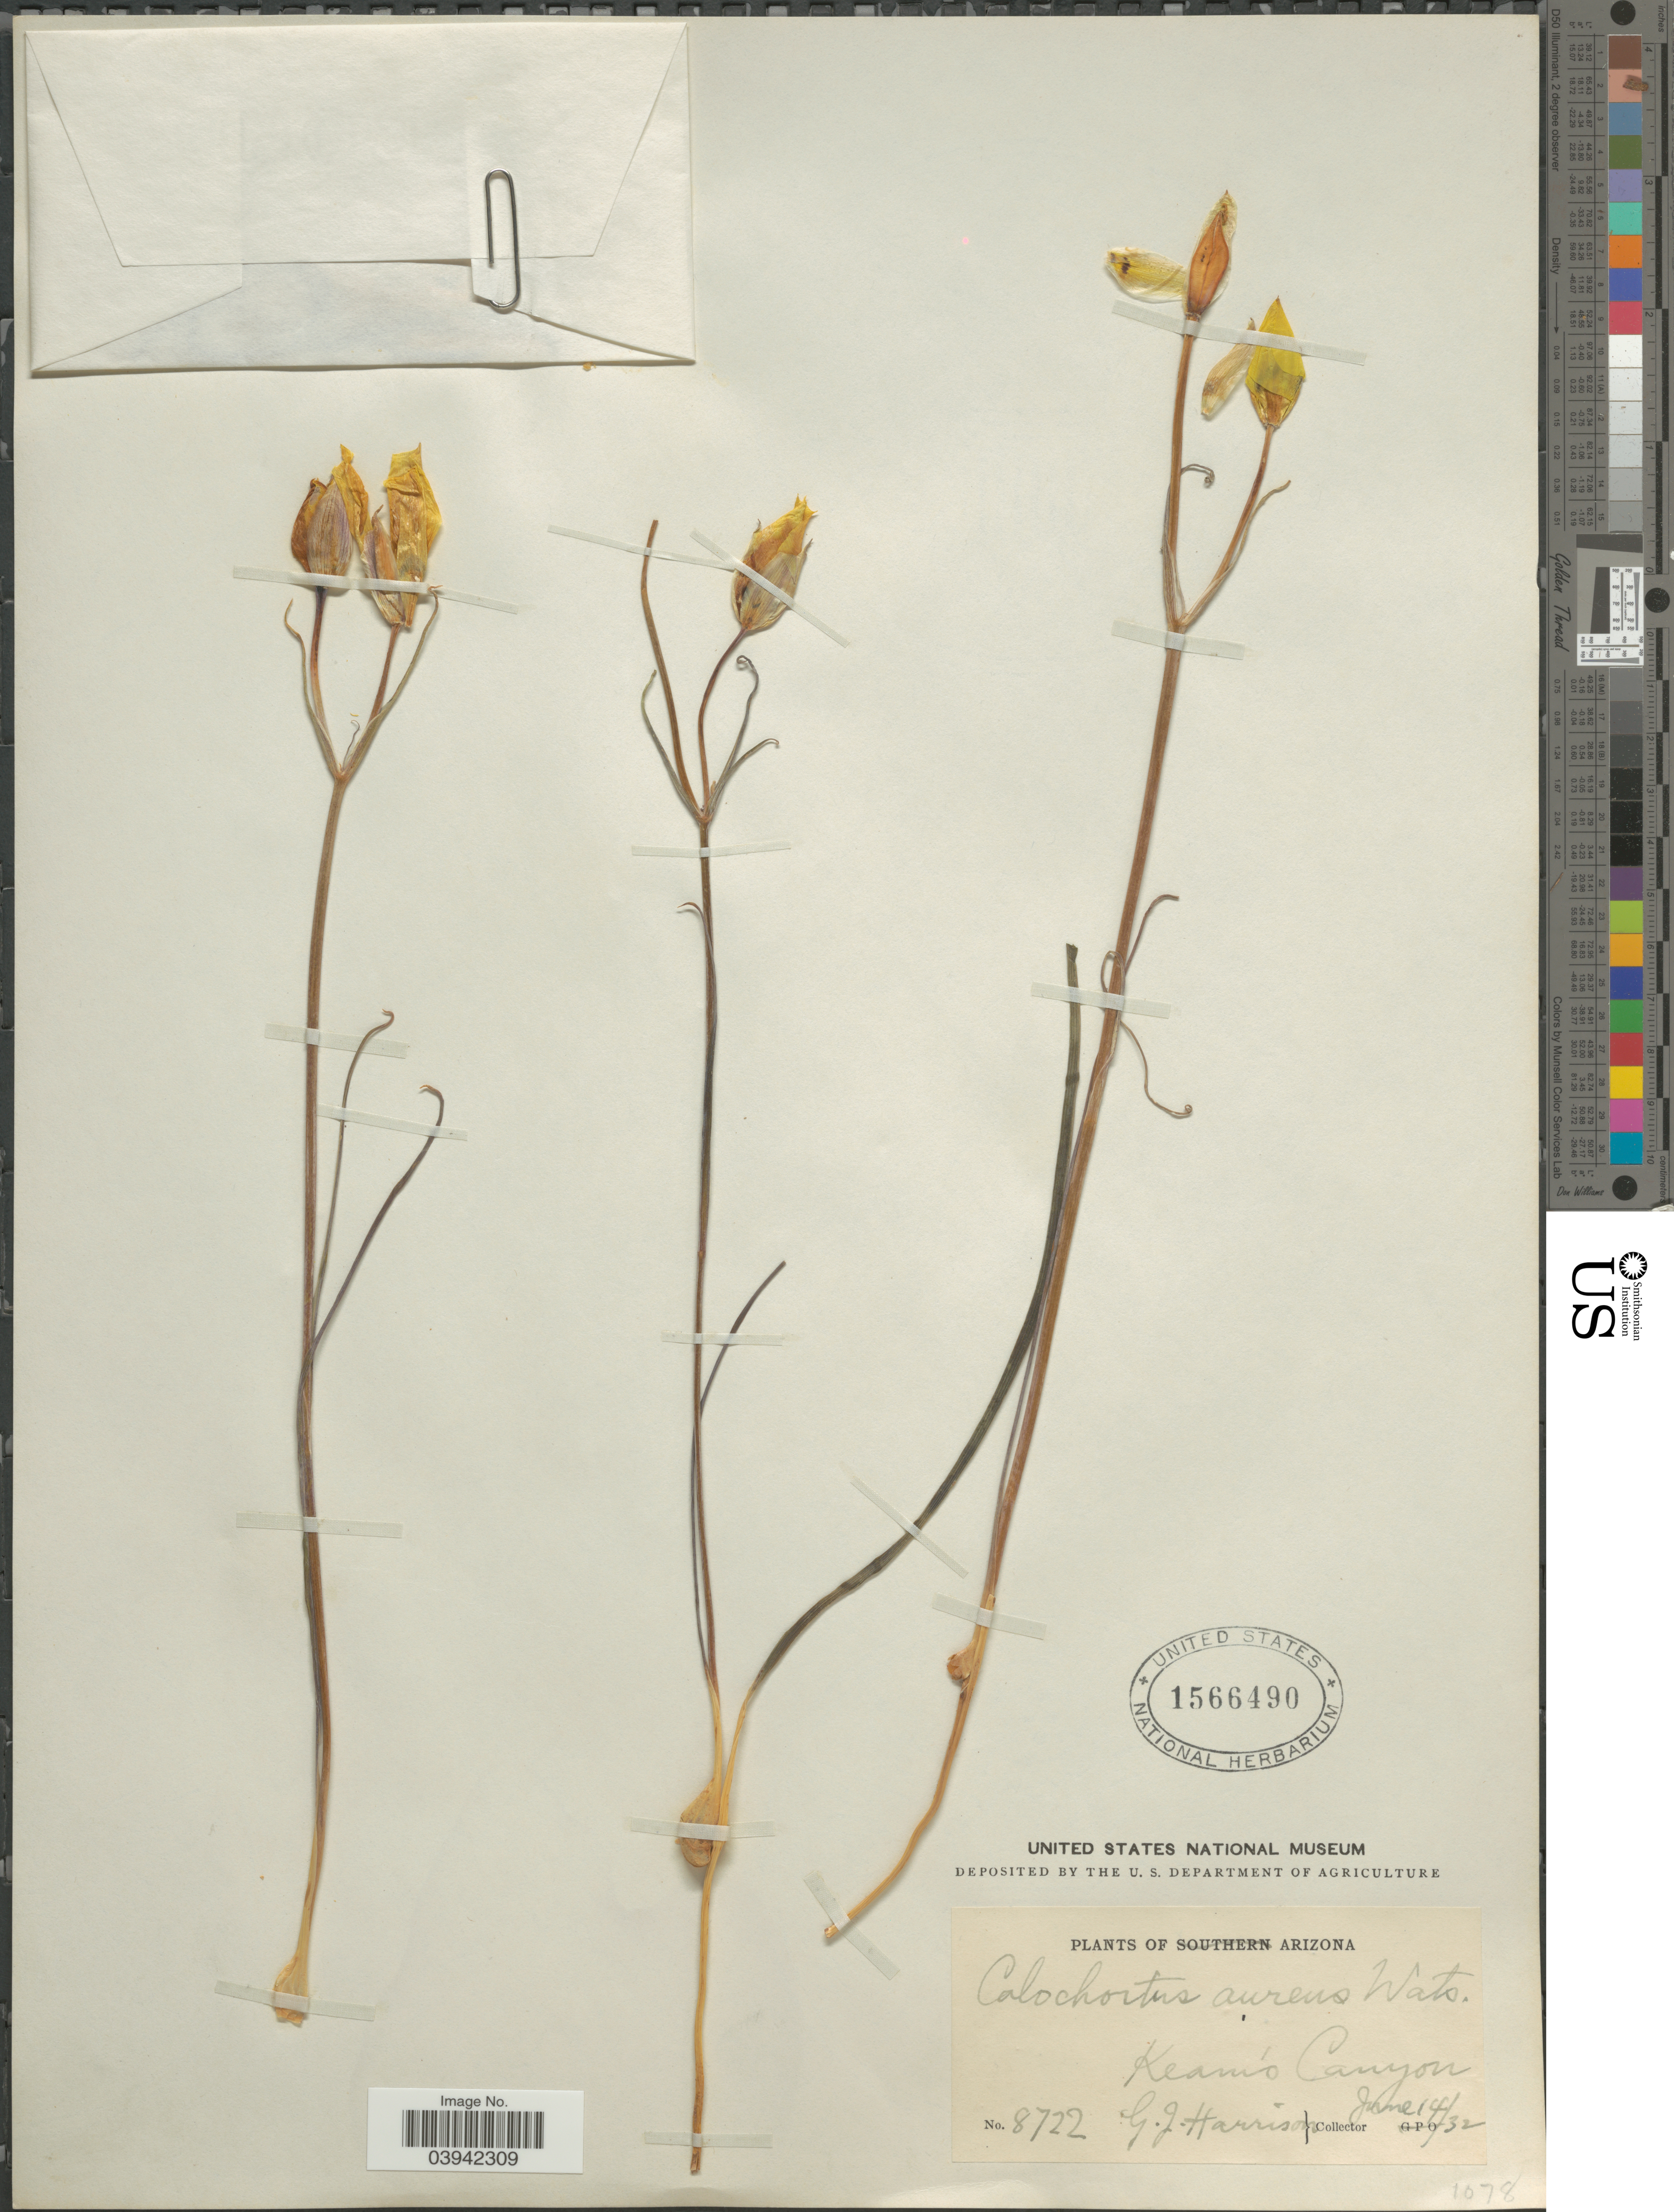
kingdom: Plantae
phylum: Tracheophyta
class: Liliopsida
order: Liliales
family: Liliaceae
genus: Calochortus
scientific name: Calochortus aureus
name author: S. Watson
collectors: G. J. Harrison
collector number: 8722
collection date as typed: Transcribed d/m/y: 14/6/32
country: United States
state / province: Arizona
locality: Keam's Canyon.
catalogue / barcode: US 1566490